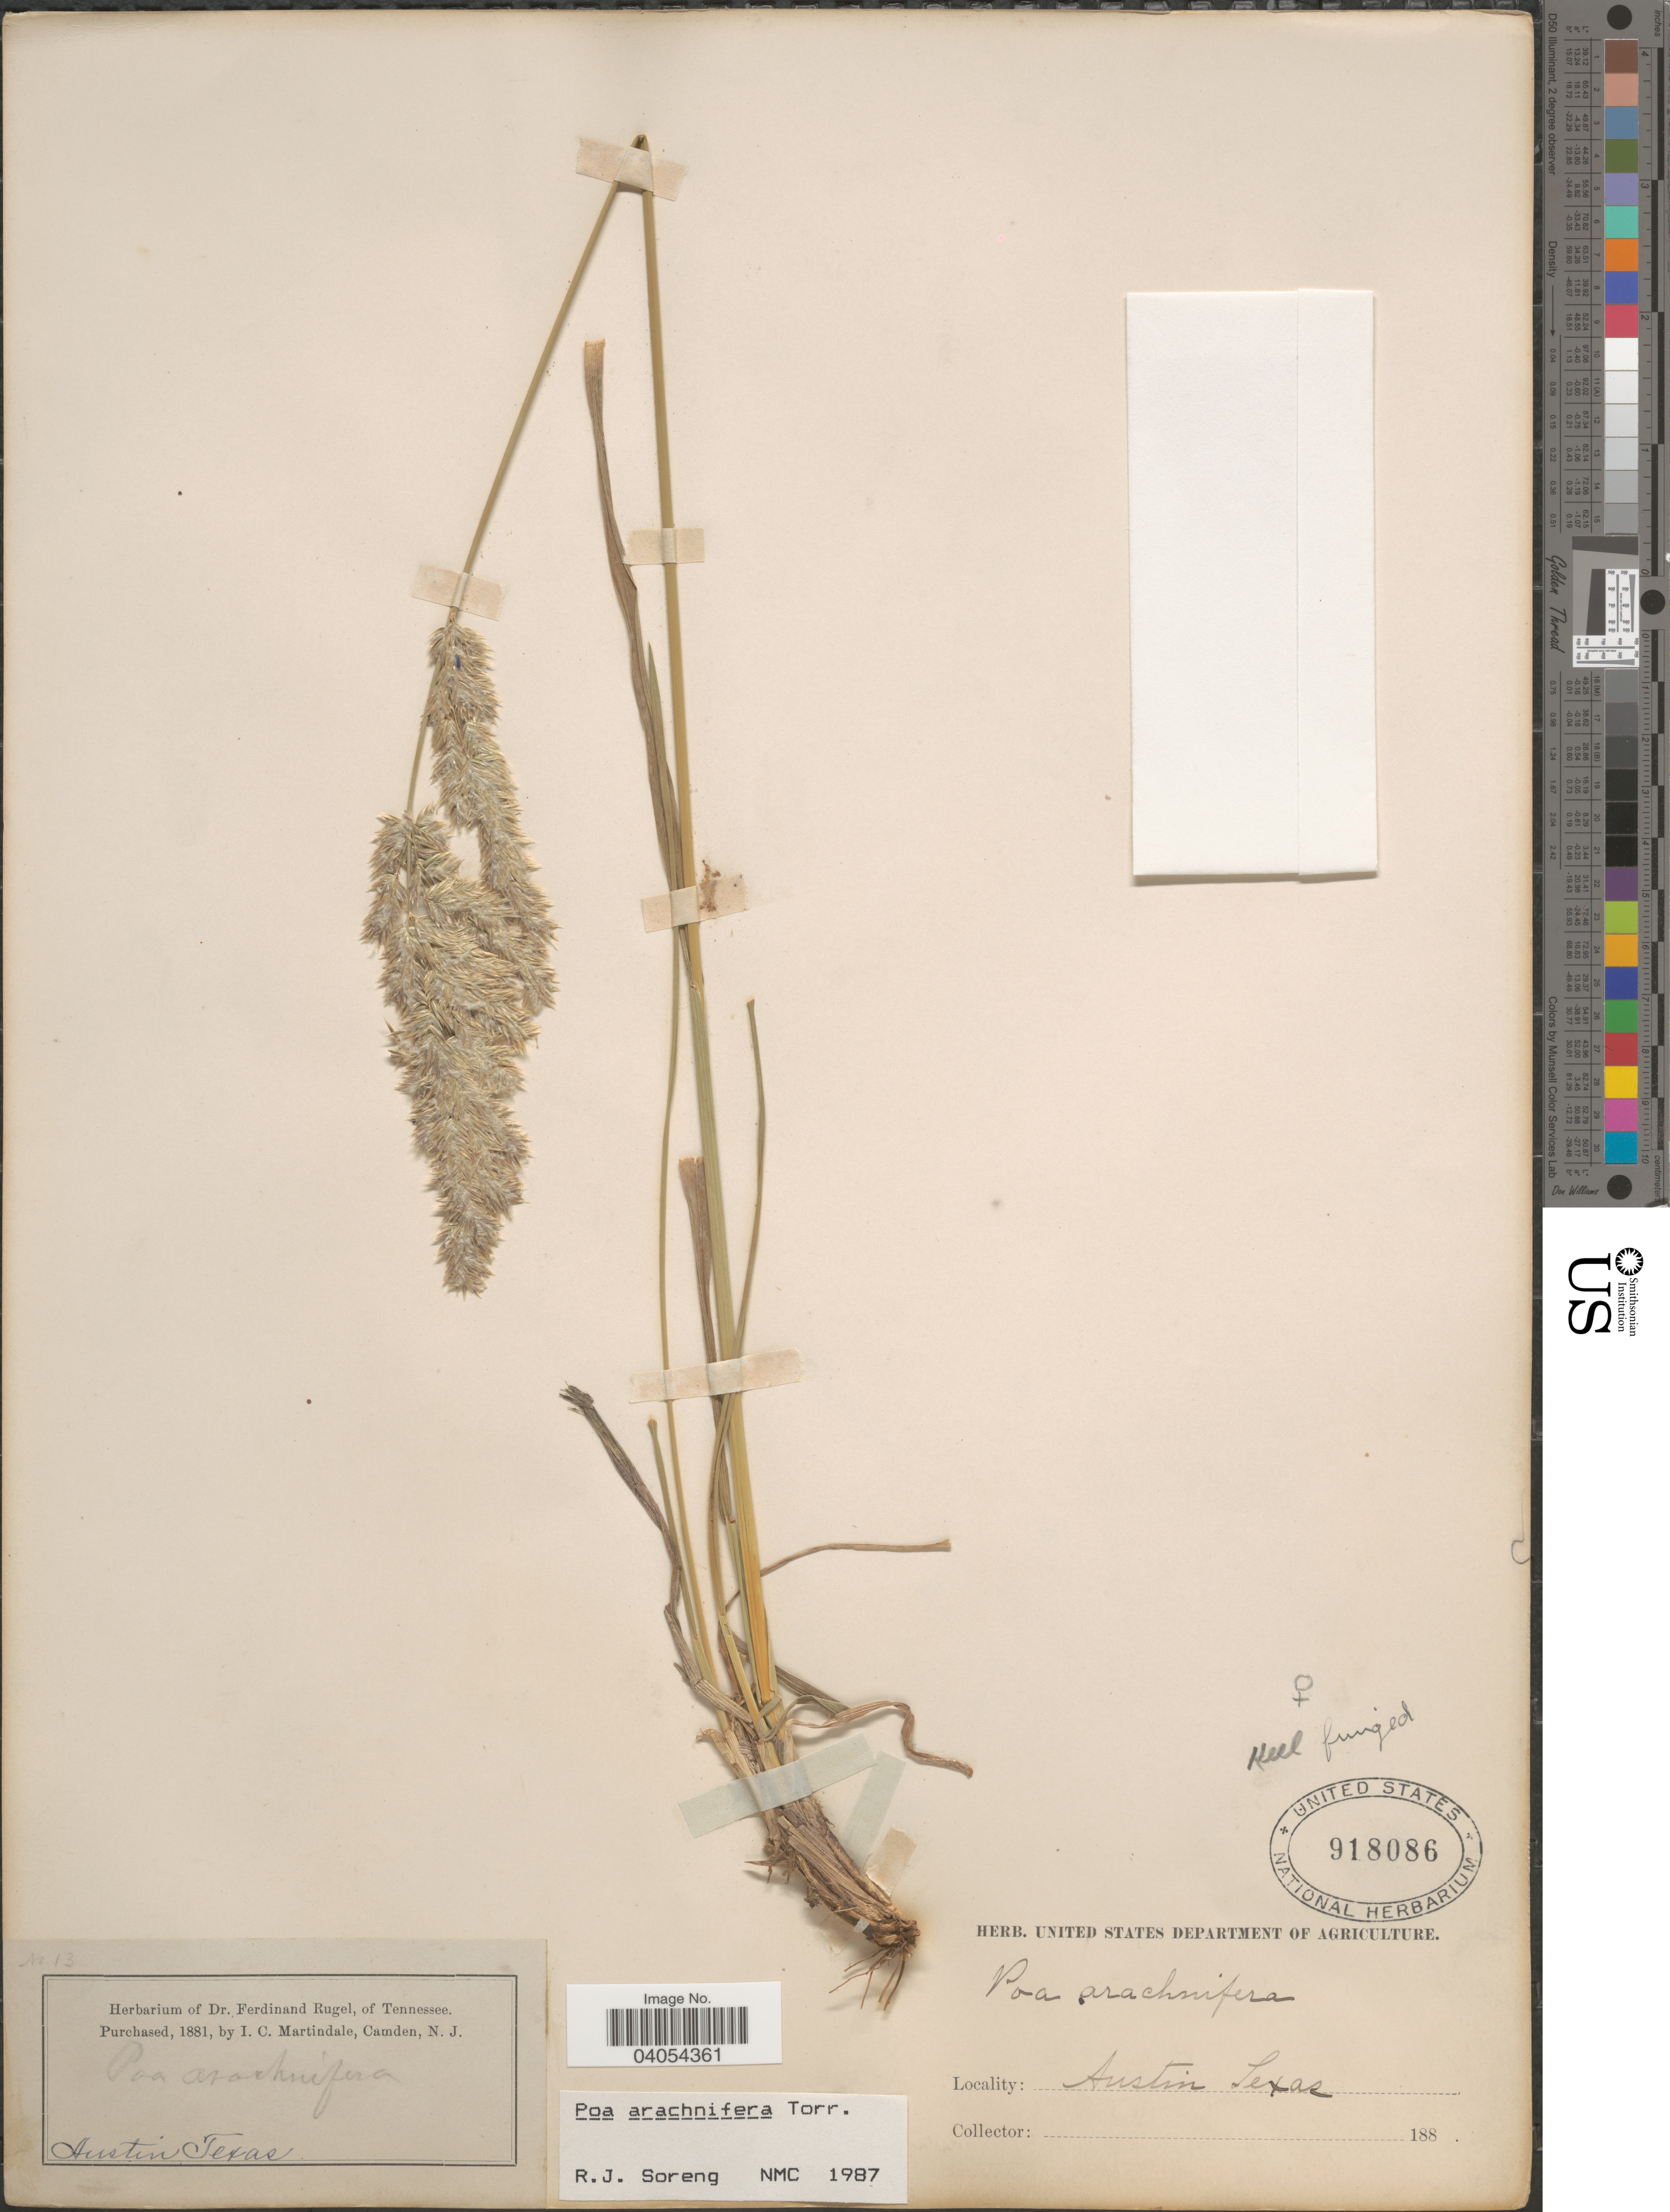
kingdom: Plantae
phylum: Tracheophyta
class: Liliopsida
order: Poales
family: Poaceae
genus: Poa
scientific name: Poa arachnifera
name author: Torr.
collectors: Ex herb. Dr. Ferdinand Rugel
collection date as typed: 188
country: United States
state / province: Texas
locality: Austin.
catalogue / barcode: US 918086